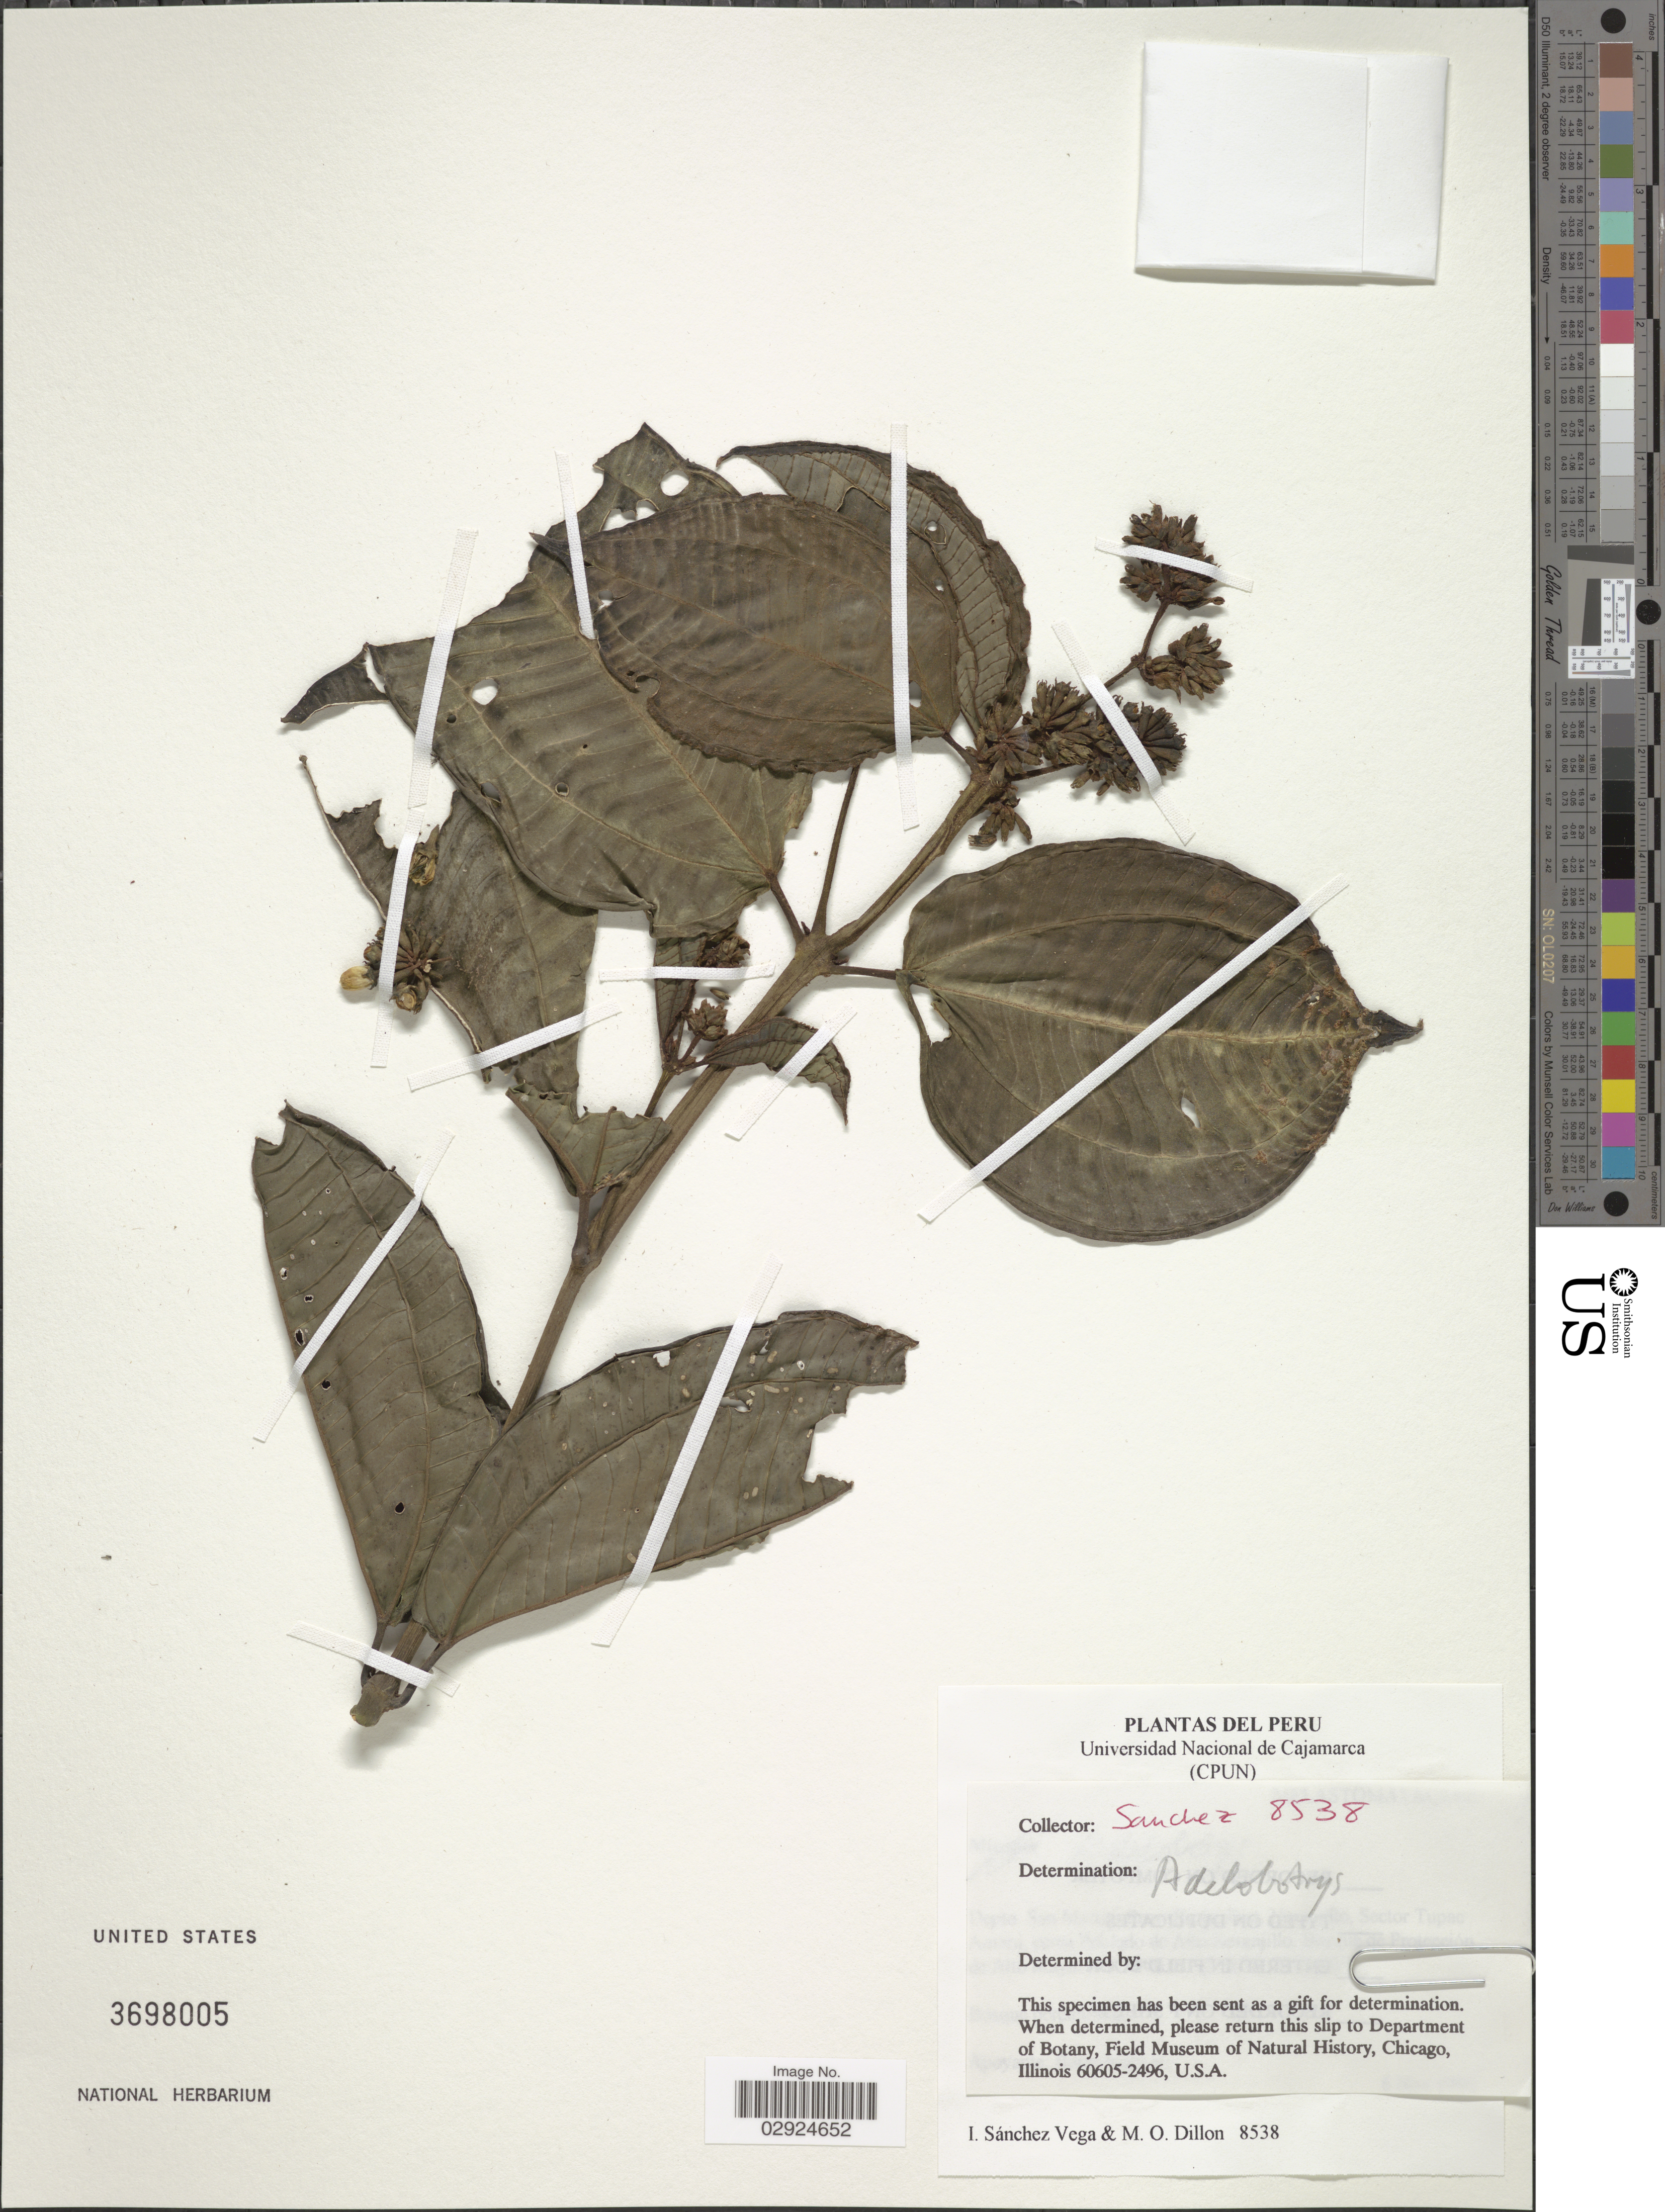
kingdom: Plantae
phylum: Tracheophyta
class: Magnoliopsida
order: Myrtales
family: Melastomataceae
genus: Adelobotrys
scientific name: Adelobotrys sp.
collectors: I. Sánchez & M. O. Dillon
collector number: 8538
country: Peru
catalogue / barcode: US 3698005